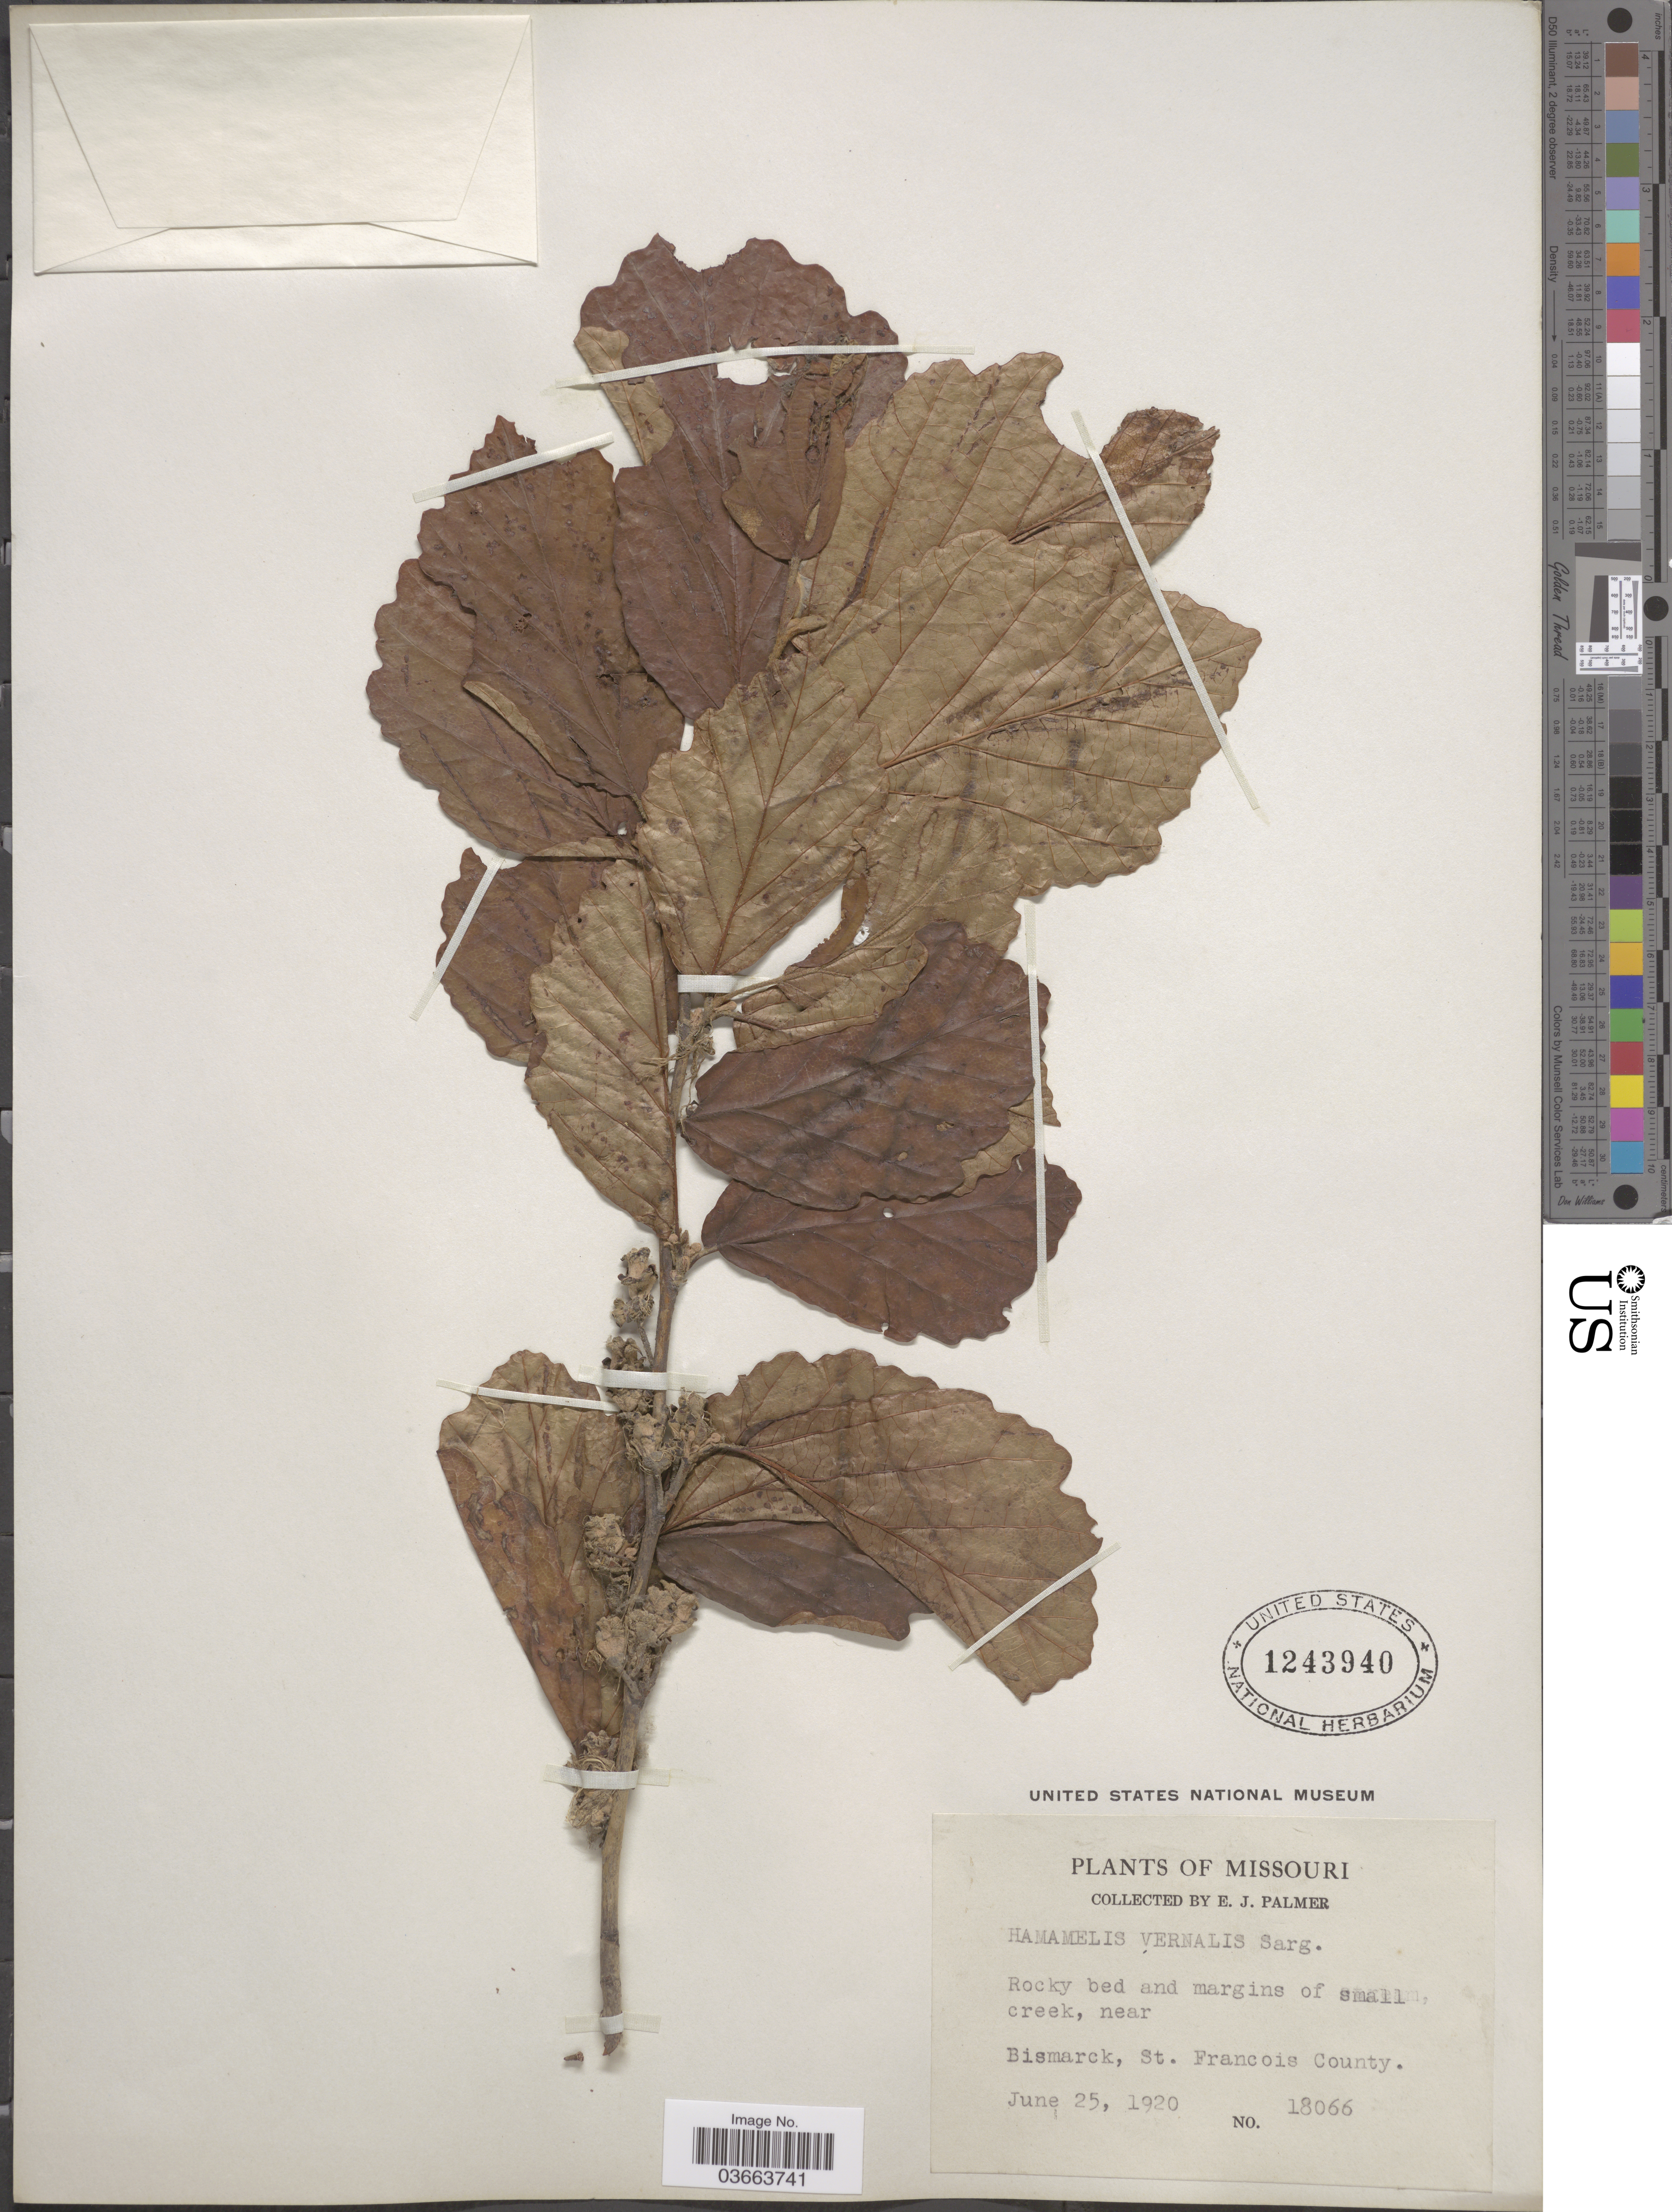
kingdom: Plantae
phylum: Tracheophyta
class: Magnoliopsida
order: Saxifragales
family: Hamamelidaceae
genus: Hamamelis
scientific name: Hamamelis vernalis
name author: Sarg.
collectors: E. J. Palmer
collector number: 18066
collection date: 1920-06-25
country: United States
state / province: Missouri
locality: Near Bismarck, St. Francois County.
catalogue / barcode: US 1243940